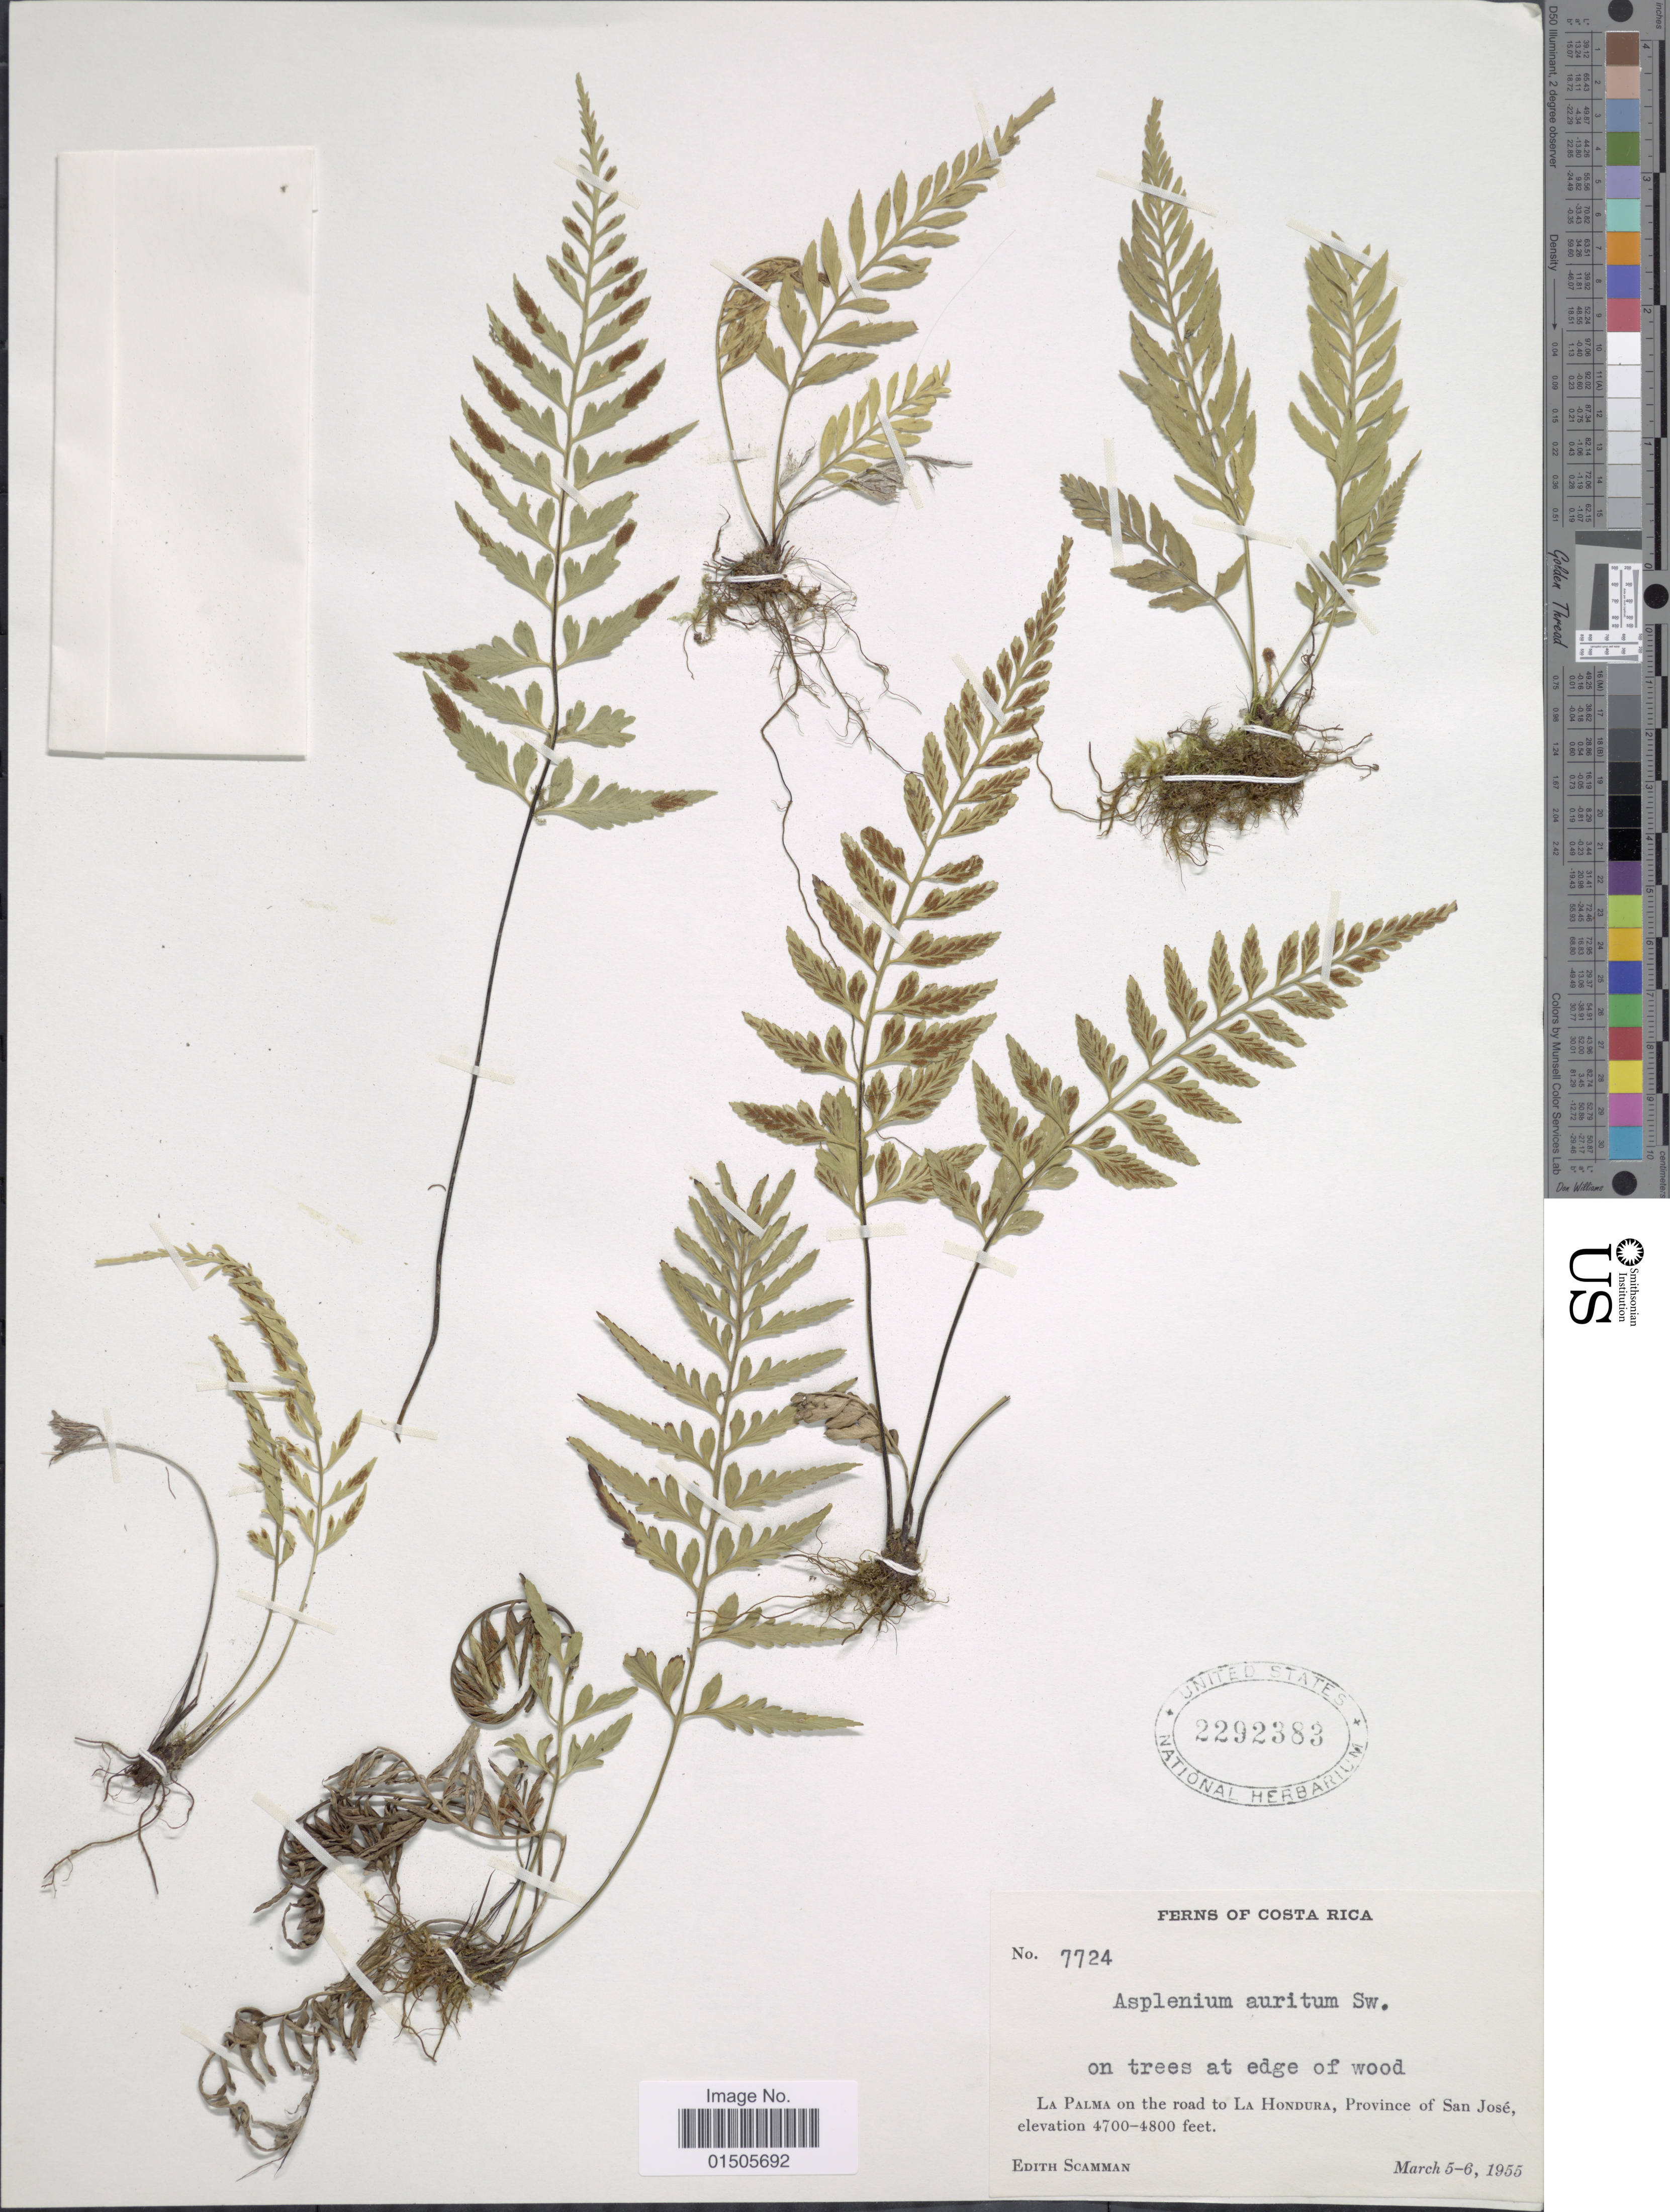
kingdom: Plantae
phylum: Tracheophyta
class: Polypodiopsida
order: Polypodiales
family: Aspleniaceae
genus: Asplenium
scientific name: Asplenium auritum var. intermedium ined.?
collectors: E. Scamman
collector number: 7724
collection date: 1955-03-05/1955-03-06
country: Costa Rica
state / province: San José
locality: La Palma on the road to La Hondura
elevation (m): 1433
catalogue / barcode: US 2292383